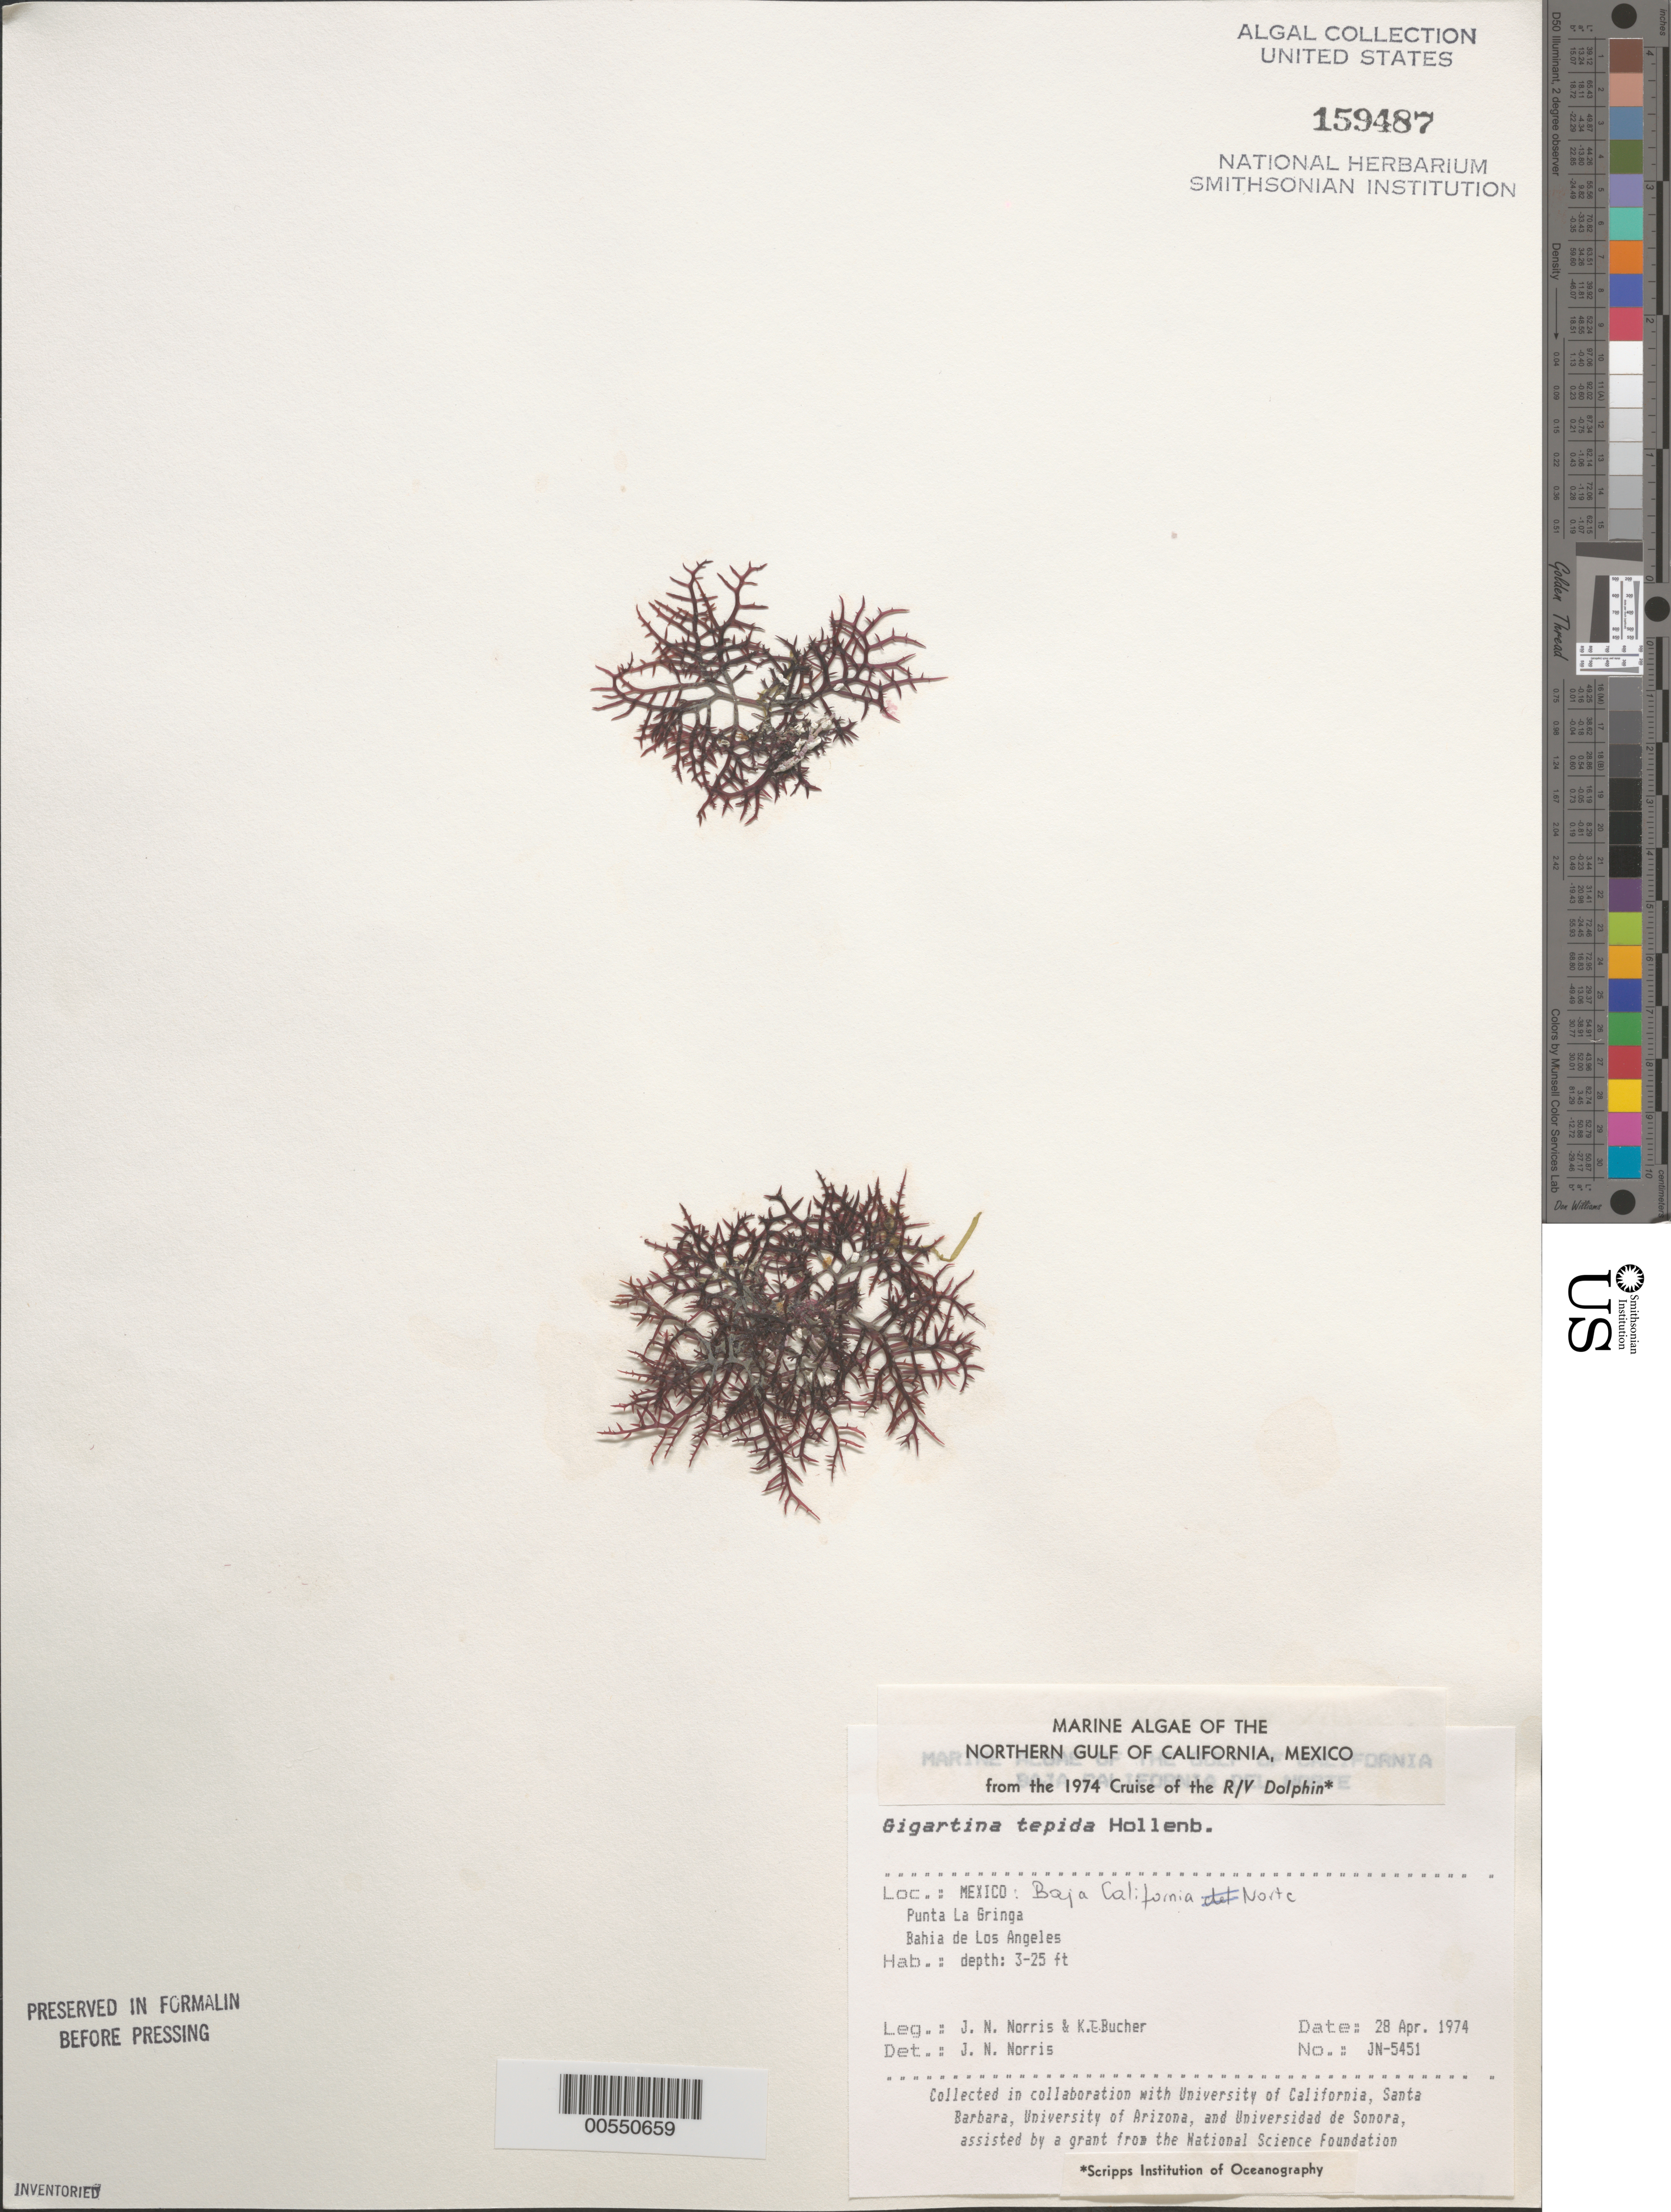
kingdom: Plantae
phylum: Rhodophyta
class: Florideophyceae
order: Gigartinales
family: Gigartinaceae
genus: Chondracanthus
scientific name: Chondracanthus tepidus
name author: (Hollenb.) Guiry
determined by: Algae name updating Project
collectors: J. N. Norris & K. E. Bucher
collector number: JN-5451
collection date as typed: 28 Apr 1974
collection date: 1974-04-28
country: Mexico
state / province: Baja California Norte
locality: Punta La Gringa, Bahia de los Angeles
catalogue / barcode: US 159487